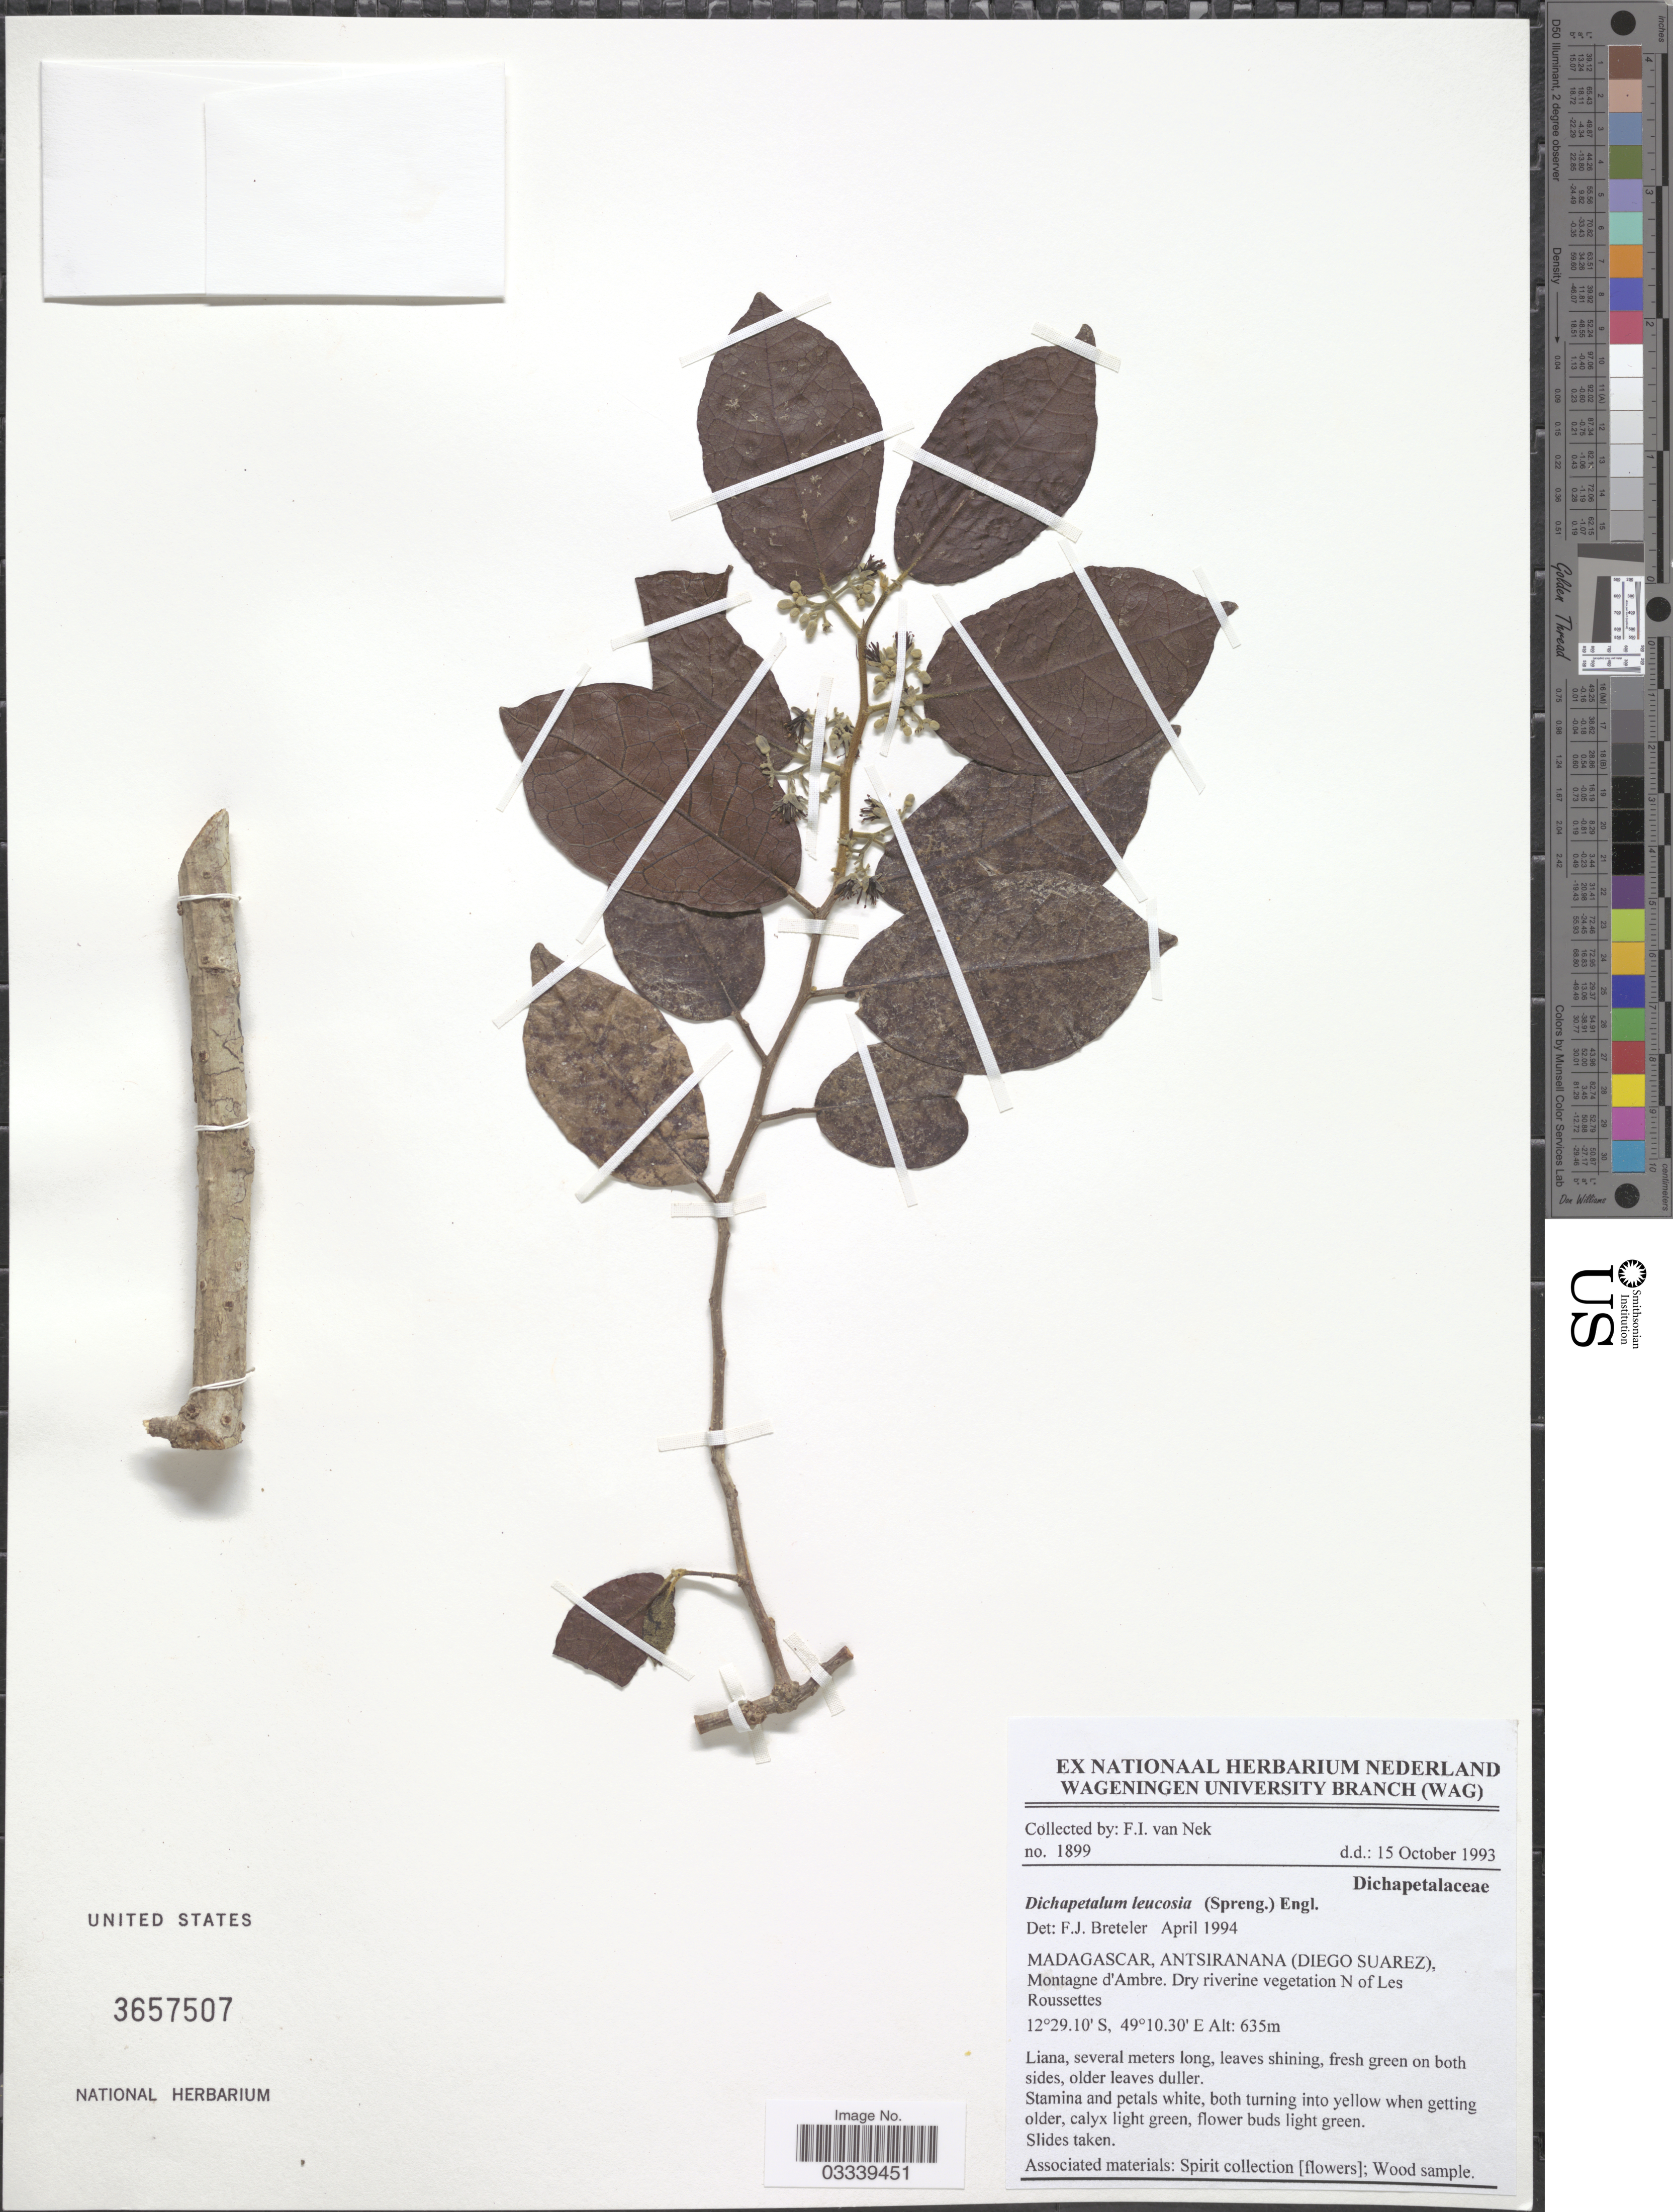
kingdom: Plantae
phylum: Tracheophyta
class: Magnoliopsida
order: Malpighiales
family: Dichapetalaceae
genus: Dichapetalum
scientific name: Dichapetalum leucosia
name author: (Spreng.) Engl.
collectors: F. van Nek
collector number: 1899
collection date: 1993-10-15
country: Madagascar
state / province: Diana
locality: (Diego Suarez), Montagne d'Ambre. Dry riverine vegetation N of Les Roussettes.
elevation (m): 635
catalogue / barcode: US 3657507